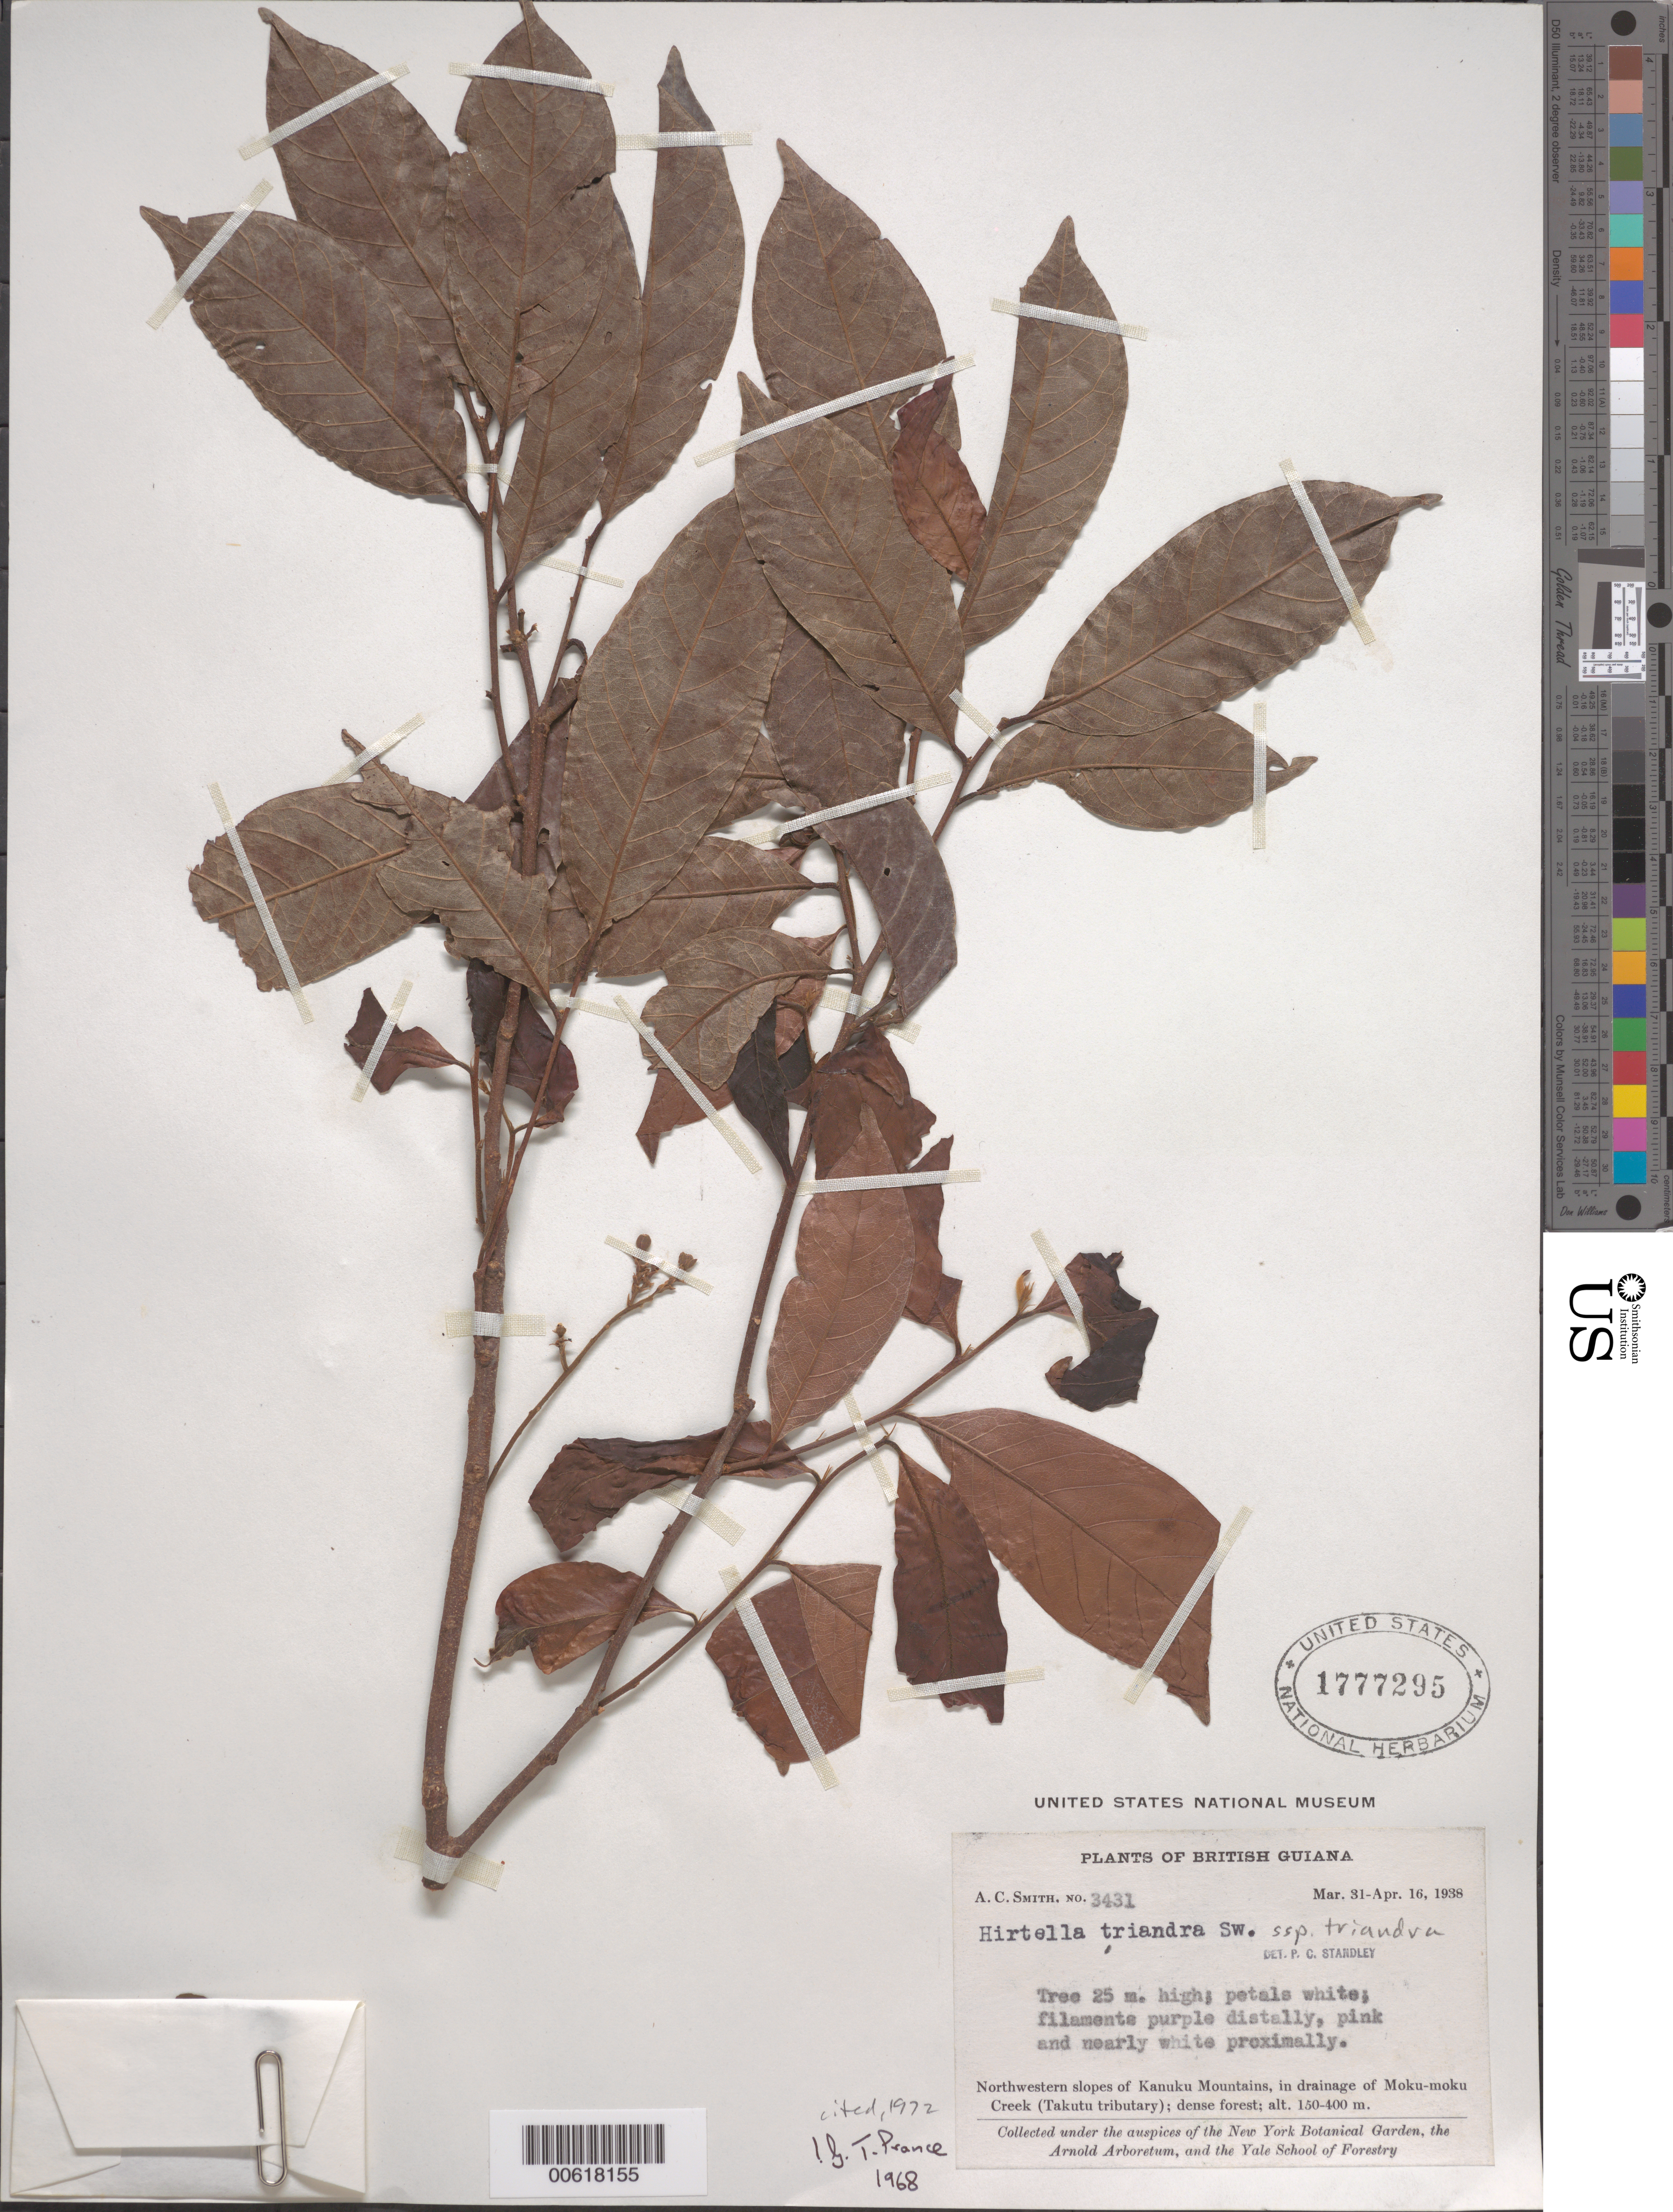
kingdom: Plantae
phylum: Tracheophyta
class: Magnoliopsida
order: Malpighiales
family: Chrysobalanaceae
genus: Hirtella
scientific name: Hirtella triandra subsp. triandra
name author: Sw.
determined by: Prance, G. T.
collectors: A. C. Smith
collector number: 3431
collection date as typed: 31-Mar-38 to 16-Apr-38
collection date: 1938-03-31/1938-04-16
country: Guyana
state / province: U. Takutu-U. Essequibo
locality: Kanuku Mts., NW slopes, in drainage of Moku-moku Creek (Takutu tributary)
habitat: Dense forest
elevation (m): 150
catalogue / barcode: US 1777295